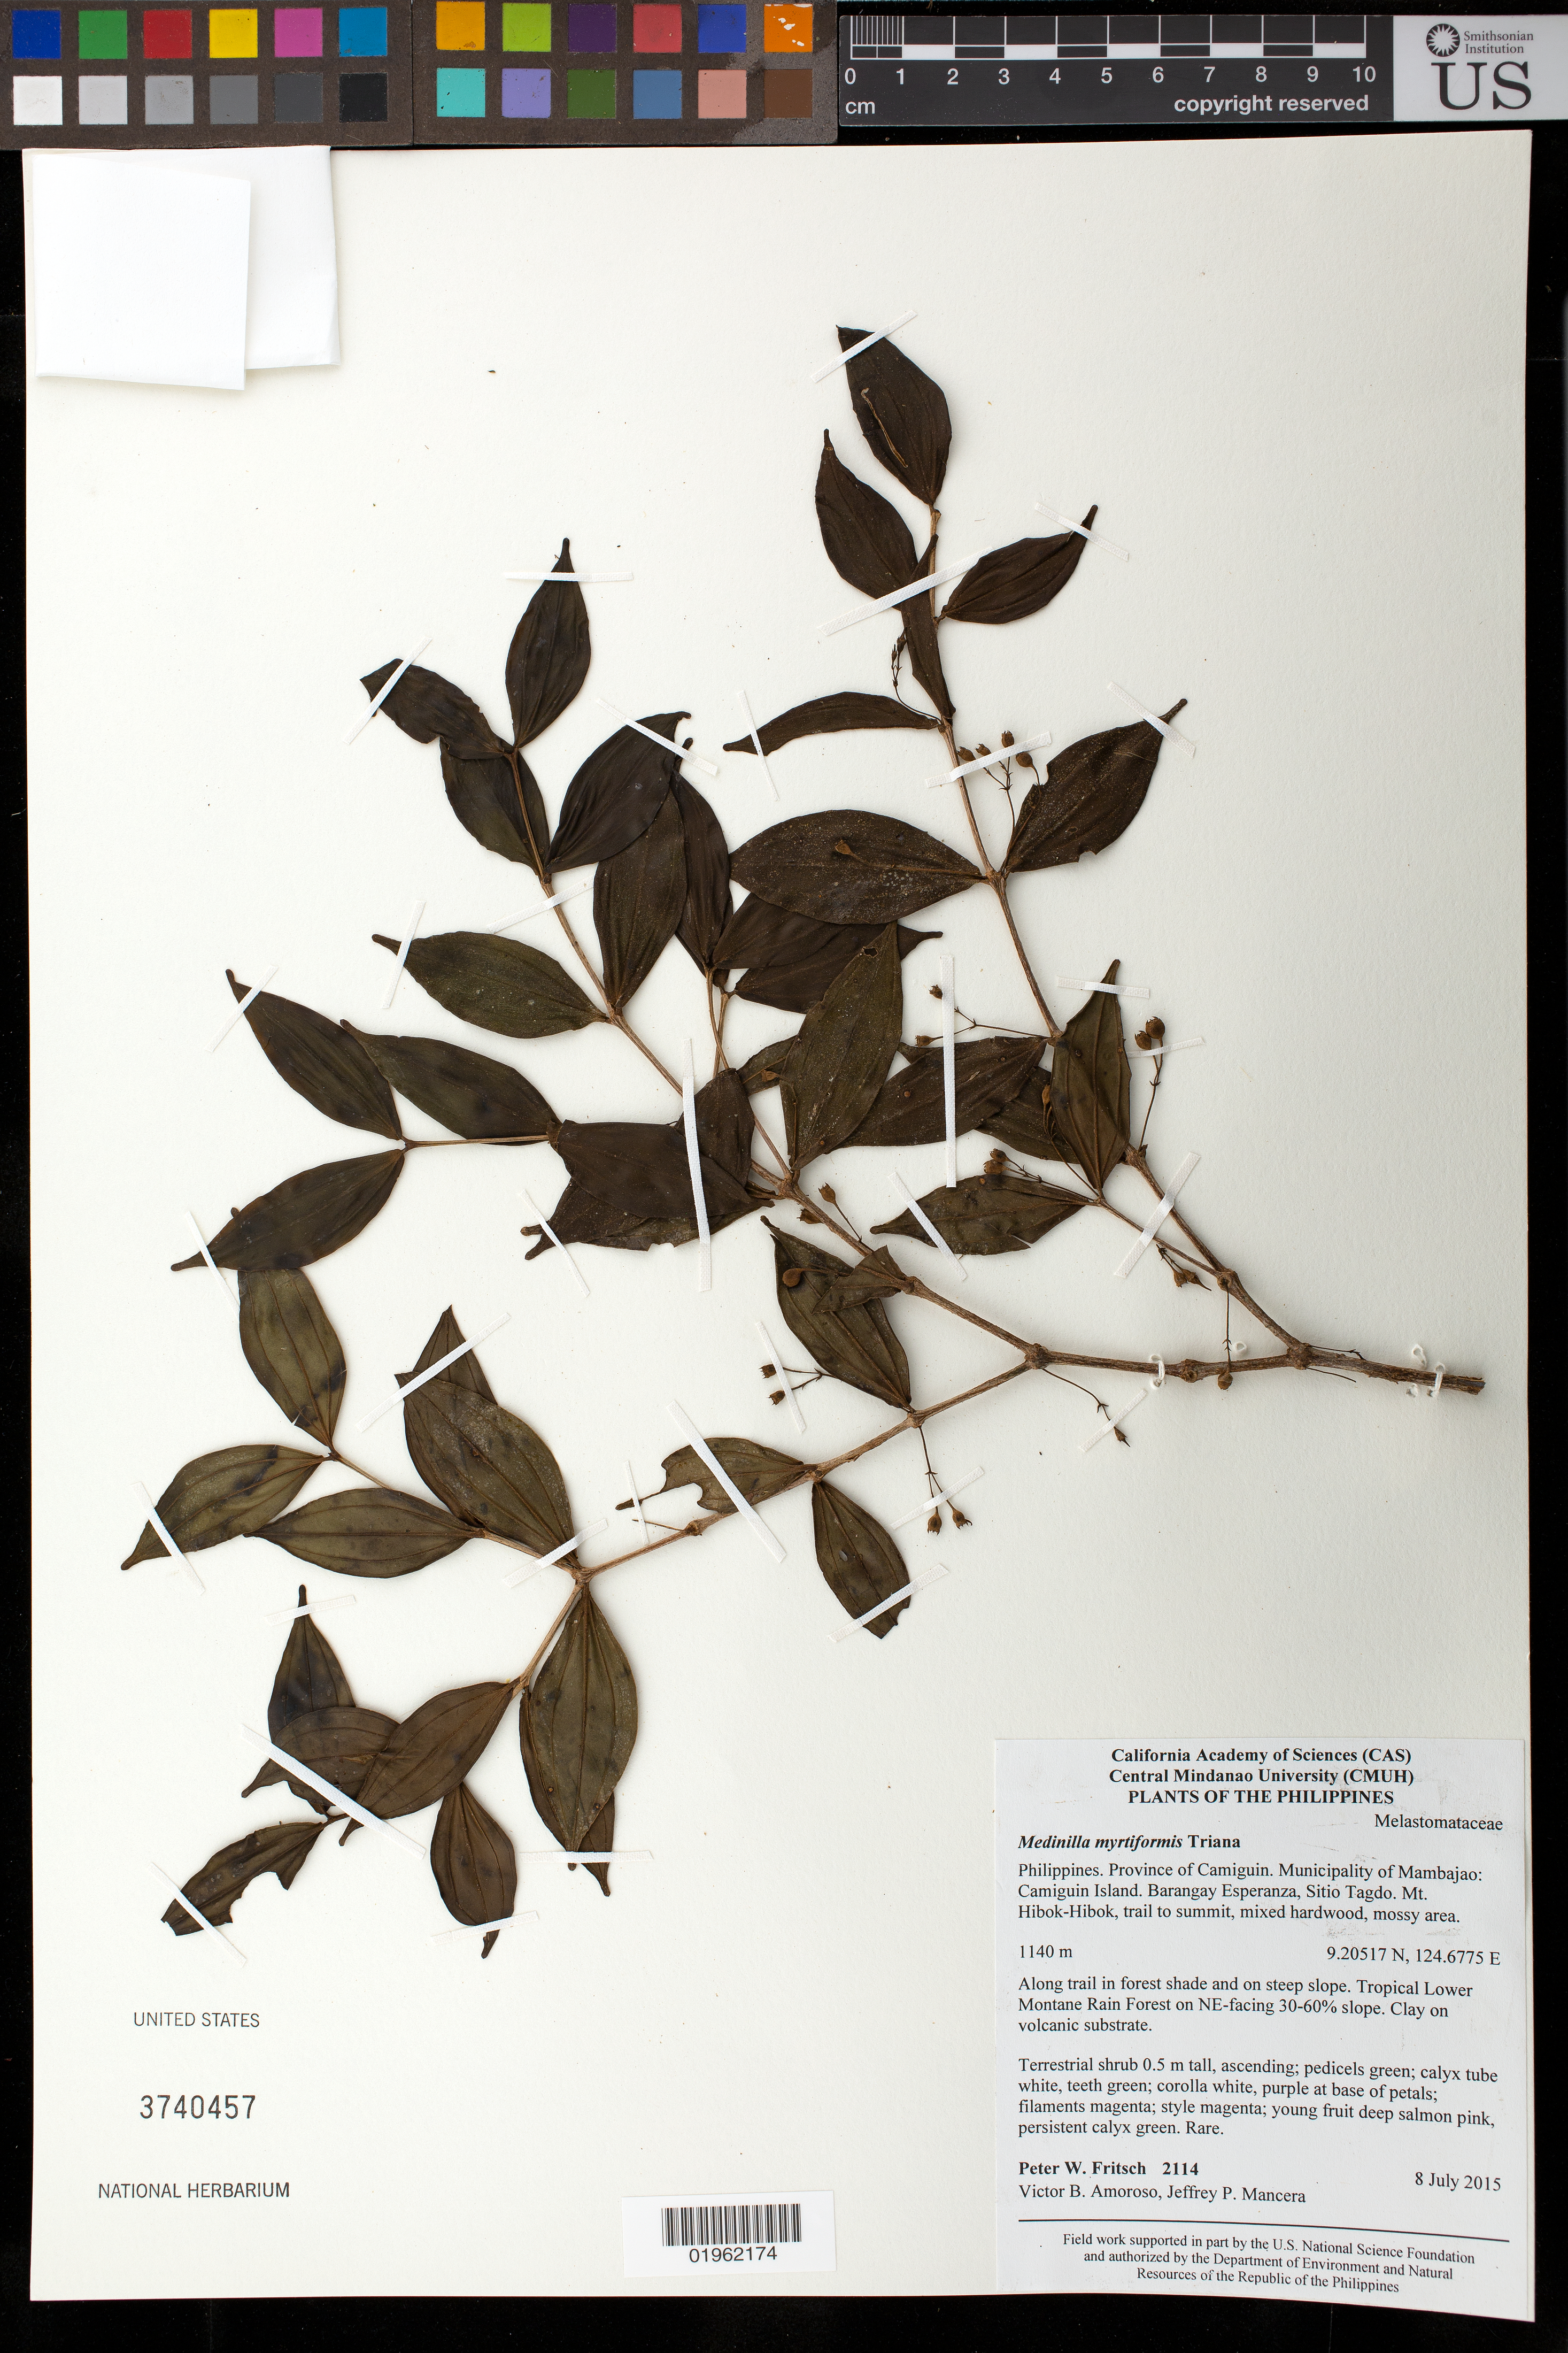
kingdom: Plantae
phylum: Tracheophyta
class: Magnoliopsida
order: Myrtales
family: Melastomataceae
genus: Medinilla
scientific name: Medinilla myrtiformis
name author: (Naudin) Triana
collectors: P. W. Fritsch, V. Amoroso, J. Mancera & J. Opiso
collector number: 2114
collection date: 2015-07-08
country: Philippines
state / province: Northern Mindanao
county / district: Camiguin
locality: Camiguin Island. Barangay Espanza, Sitio Tagdo, Mt. Hibok-Hibok, trail to summit, mixed hardwood, mossy area.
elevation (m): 1140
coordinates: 9.20458 N, 124.67186 E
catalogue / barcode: US 3740457